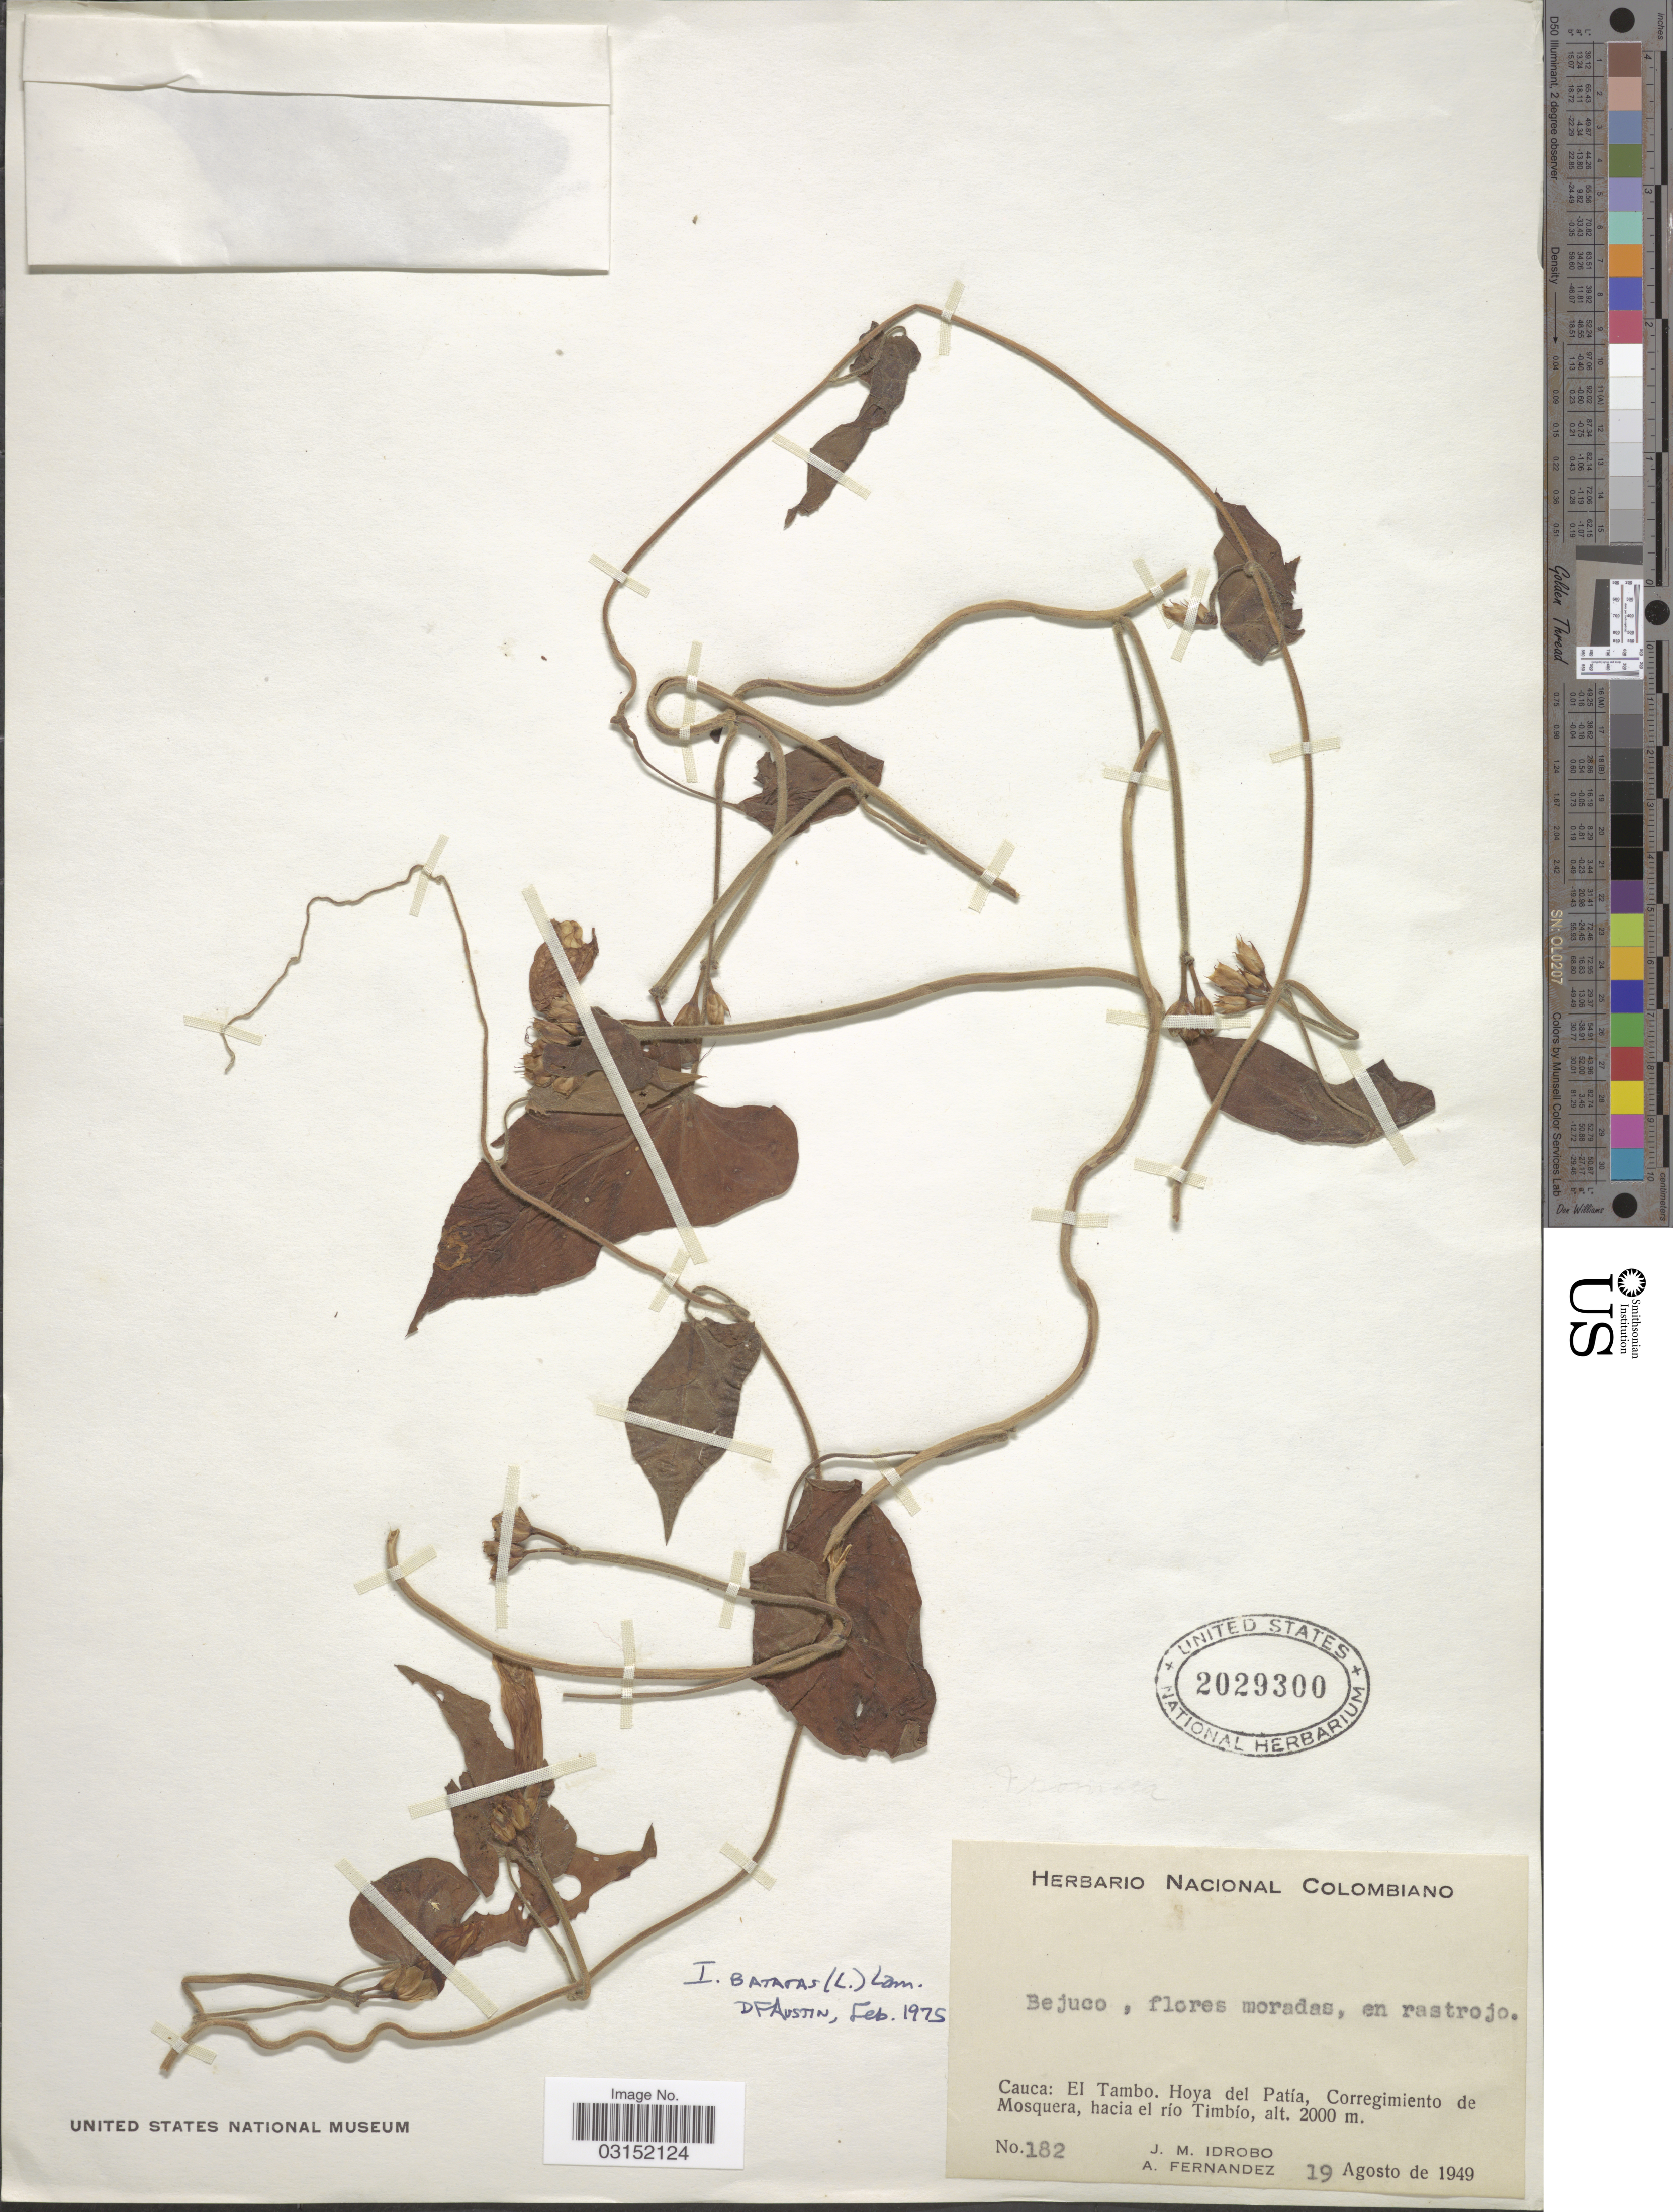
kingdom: Plantae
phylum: Tracheophyta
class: Magnoliopsida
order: Solanales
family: Convolvulaceae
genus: Ipomoea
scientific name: Ipomoea batatas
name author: (L.) Lam.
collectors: J. M. Idrobo & A. Fernandez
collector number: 182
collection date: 1949-08-19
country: Colombia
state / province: Cauca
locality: El Tambo. Hoya del Patía, Corregimiento de Mosquera, hacia el río Timbío.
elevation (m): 2000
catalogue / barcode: US 2029300